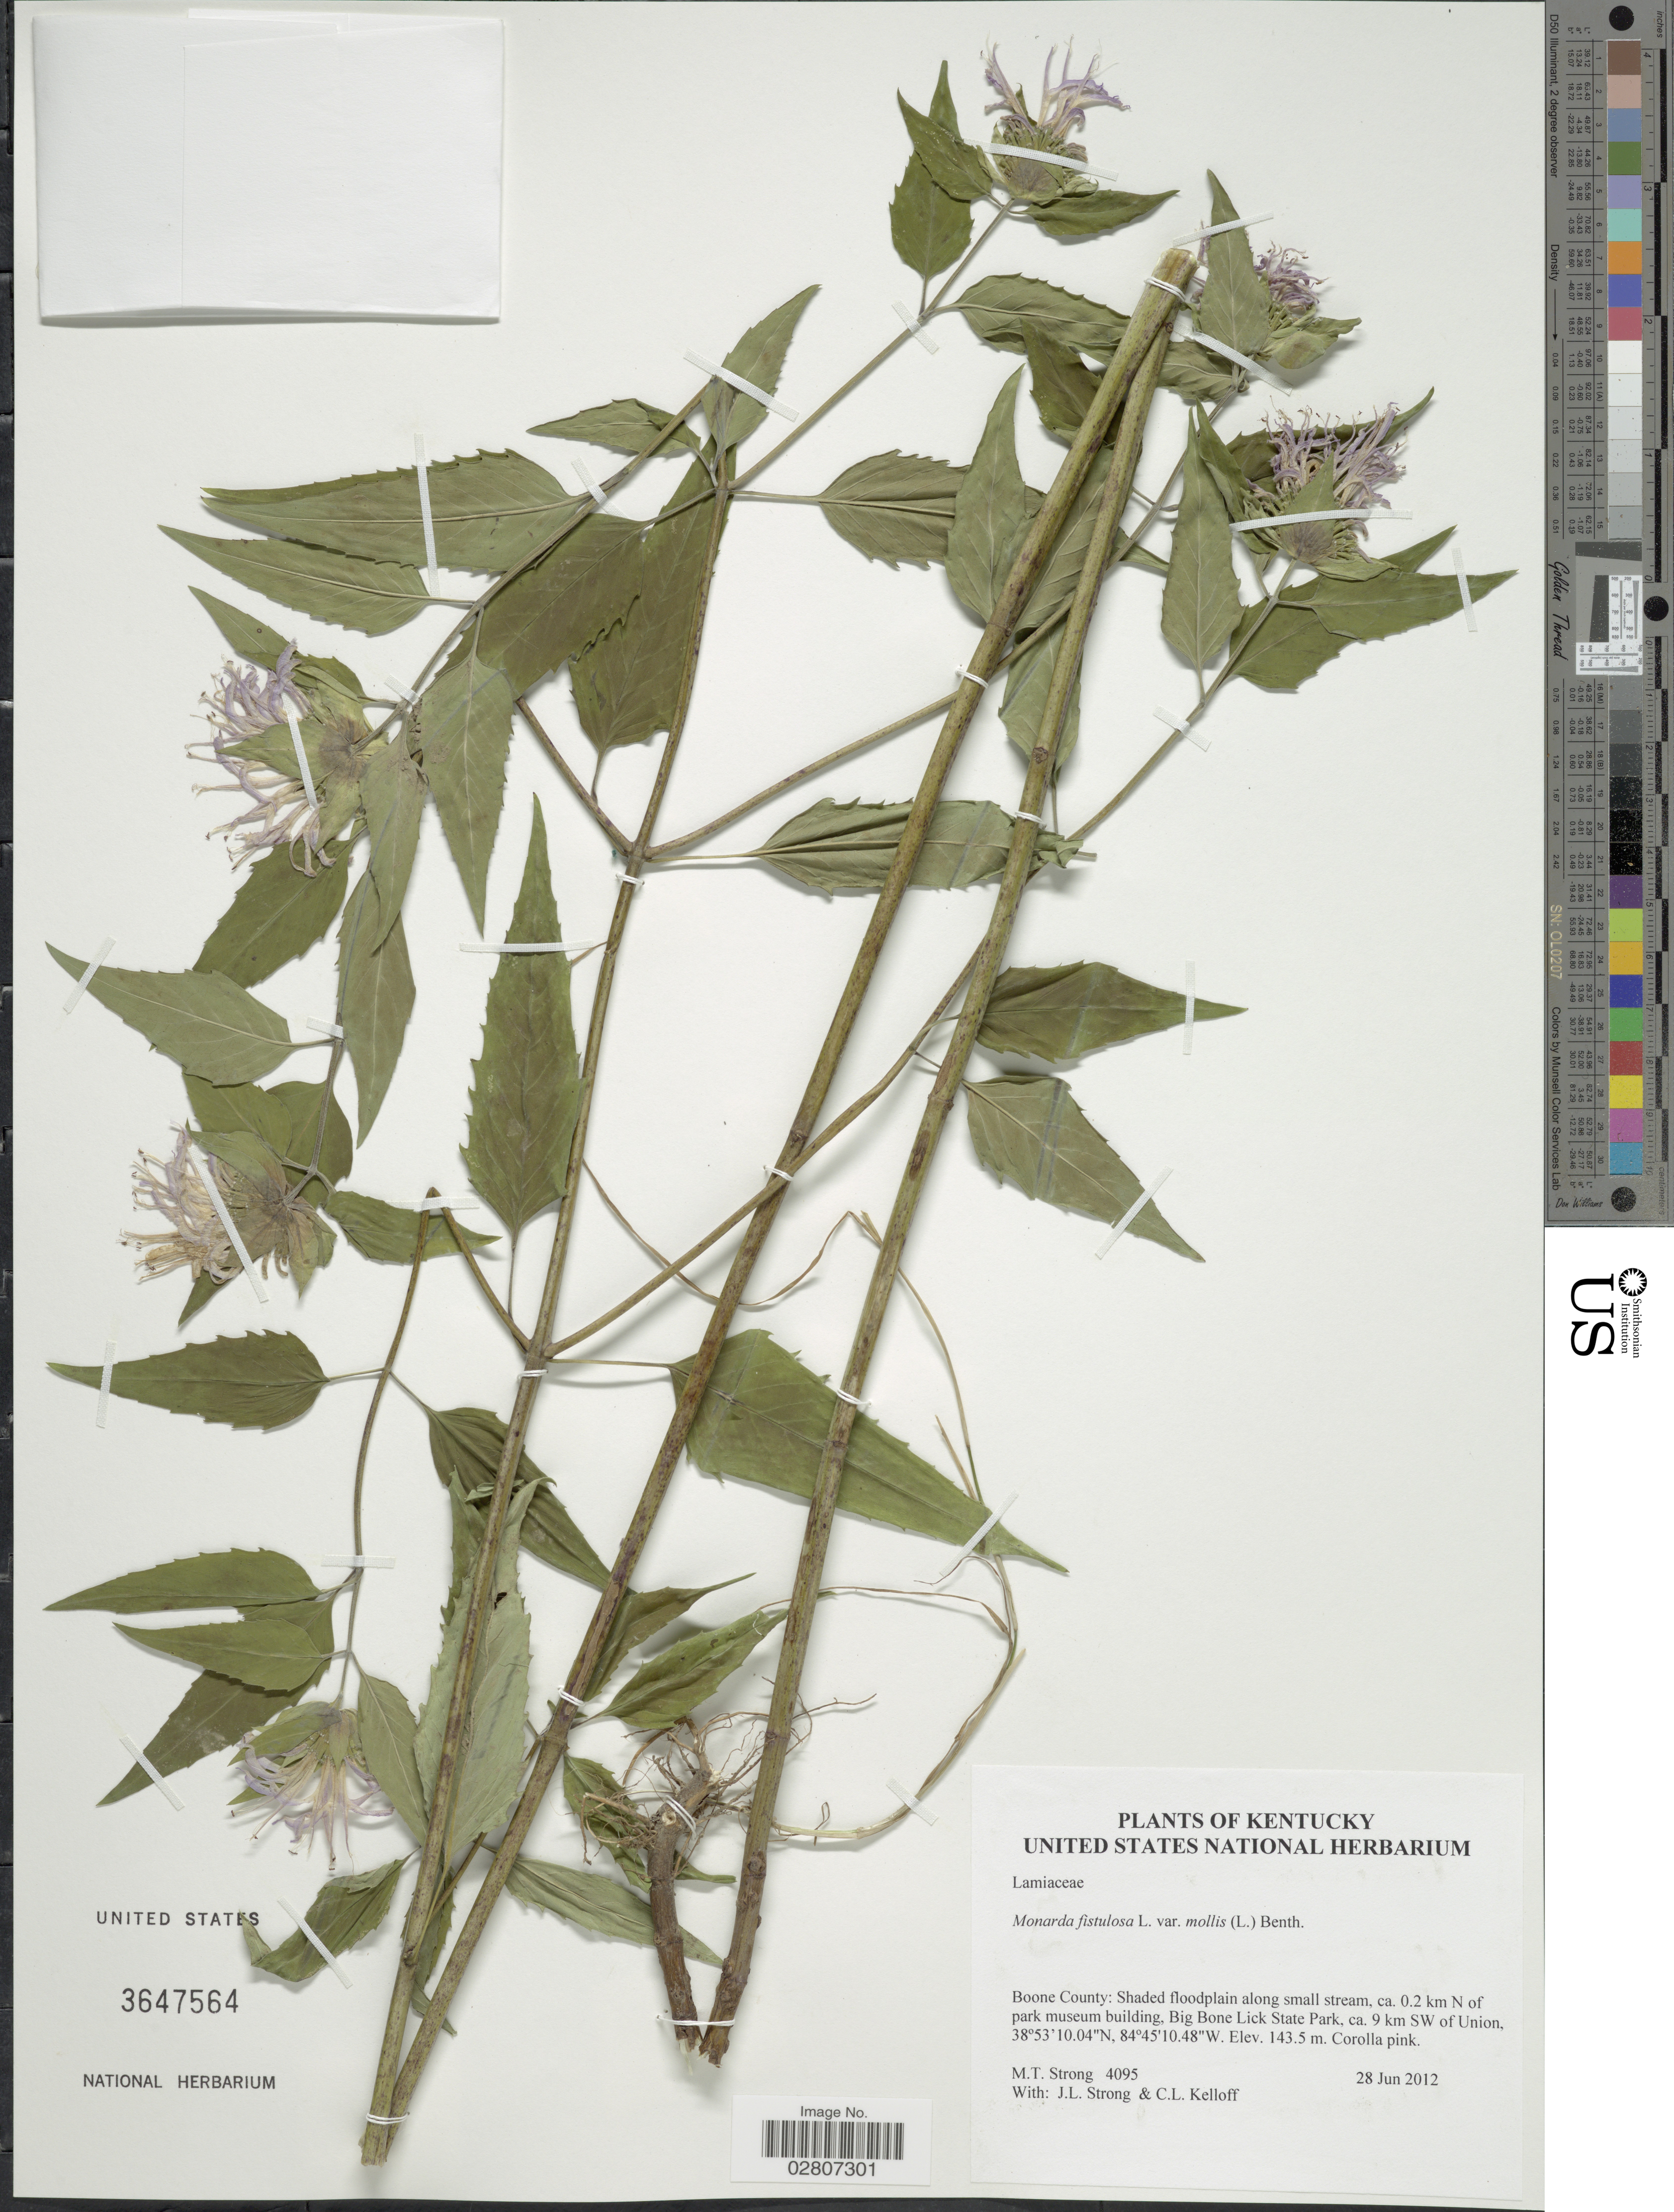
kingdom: Plantae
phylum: Tracheophyta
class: Magnoliopsida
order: Lamiales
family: Lamiaceae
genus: Monarda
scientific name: Monarda fistulosa var. mollis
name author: (L.) L.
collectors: M. T. Strong, J. L. Strong & C. L. Kelloff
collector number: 4095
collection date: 2012-06-28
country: United States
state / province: Kentucky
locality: Boone County: Shaded floodplain along small stream, ca. 0.2 km N of park museum building, Big Bone Lick State Park, ca. 9 km SW of Union.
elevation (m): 143.5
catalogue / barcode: US 3647564